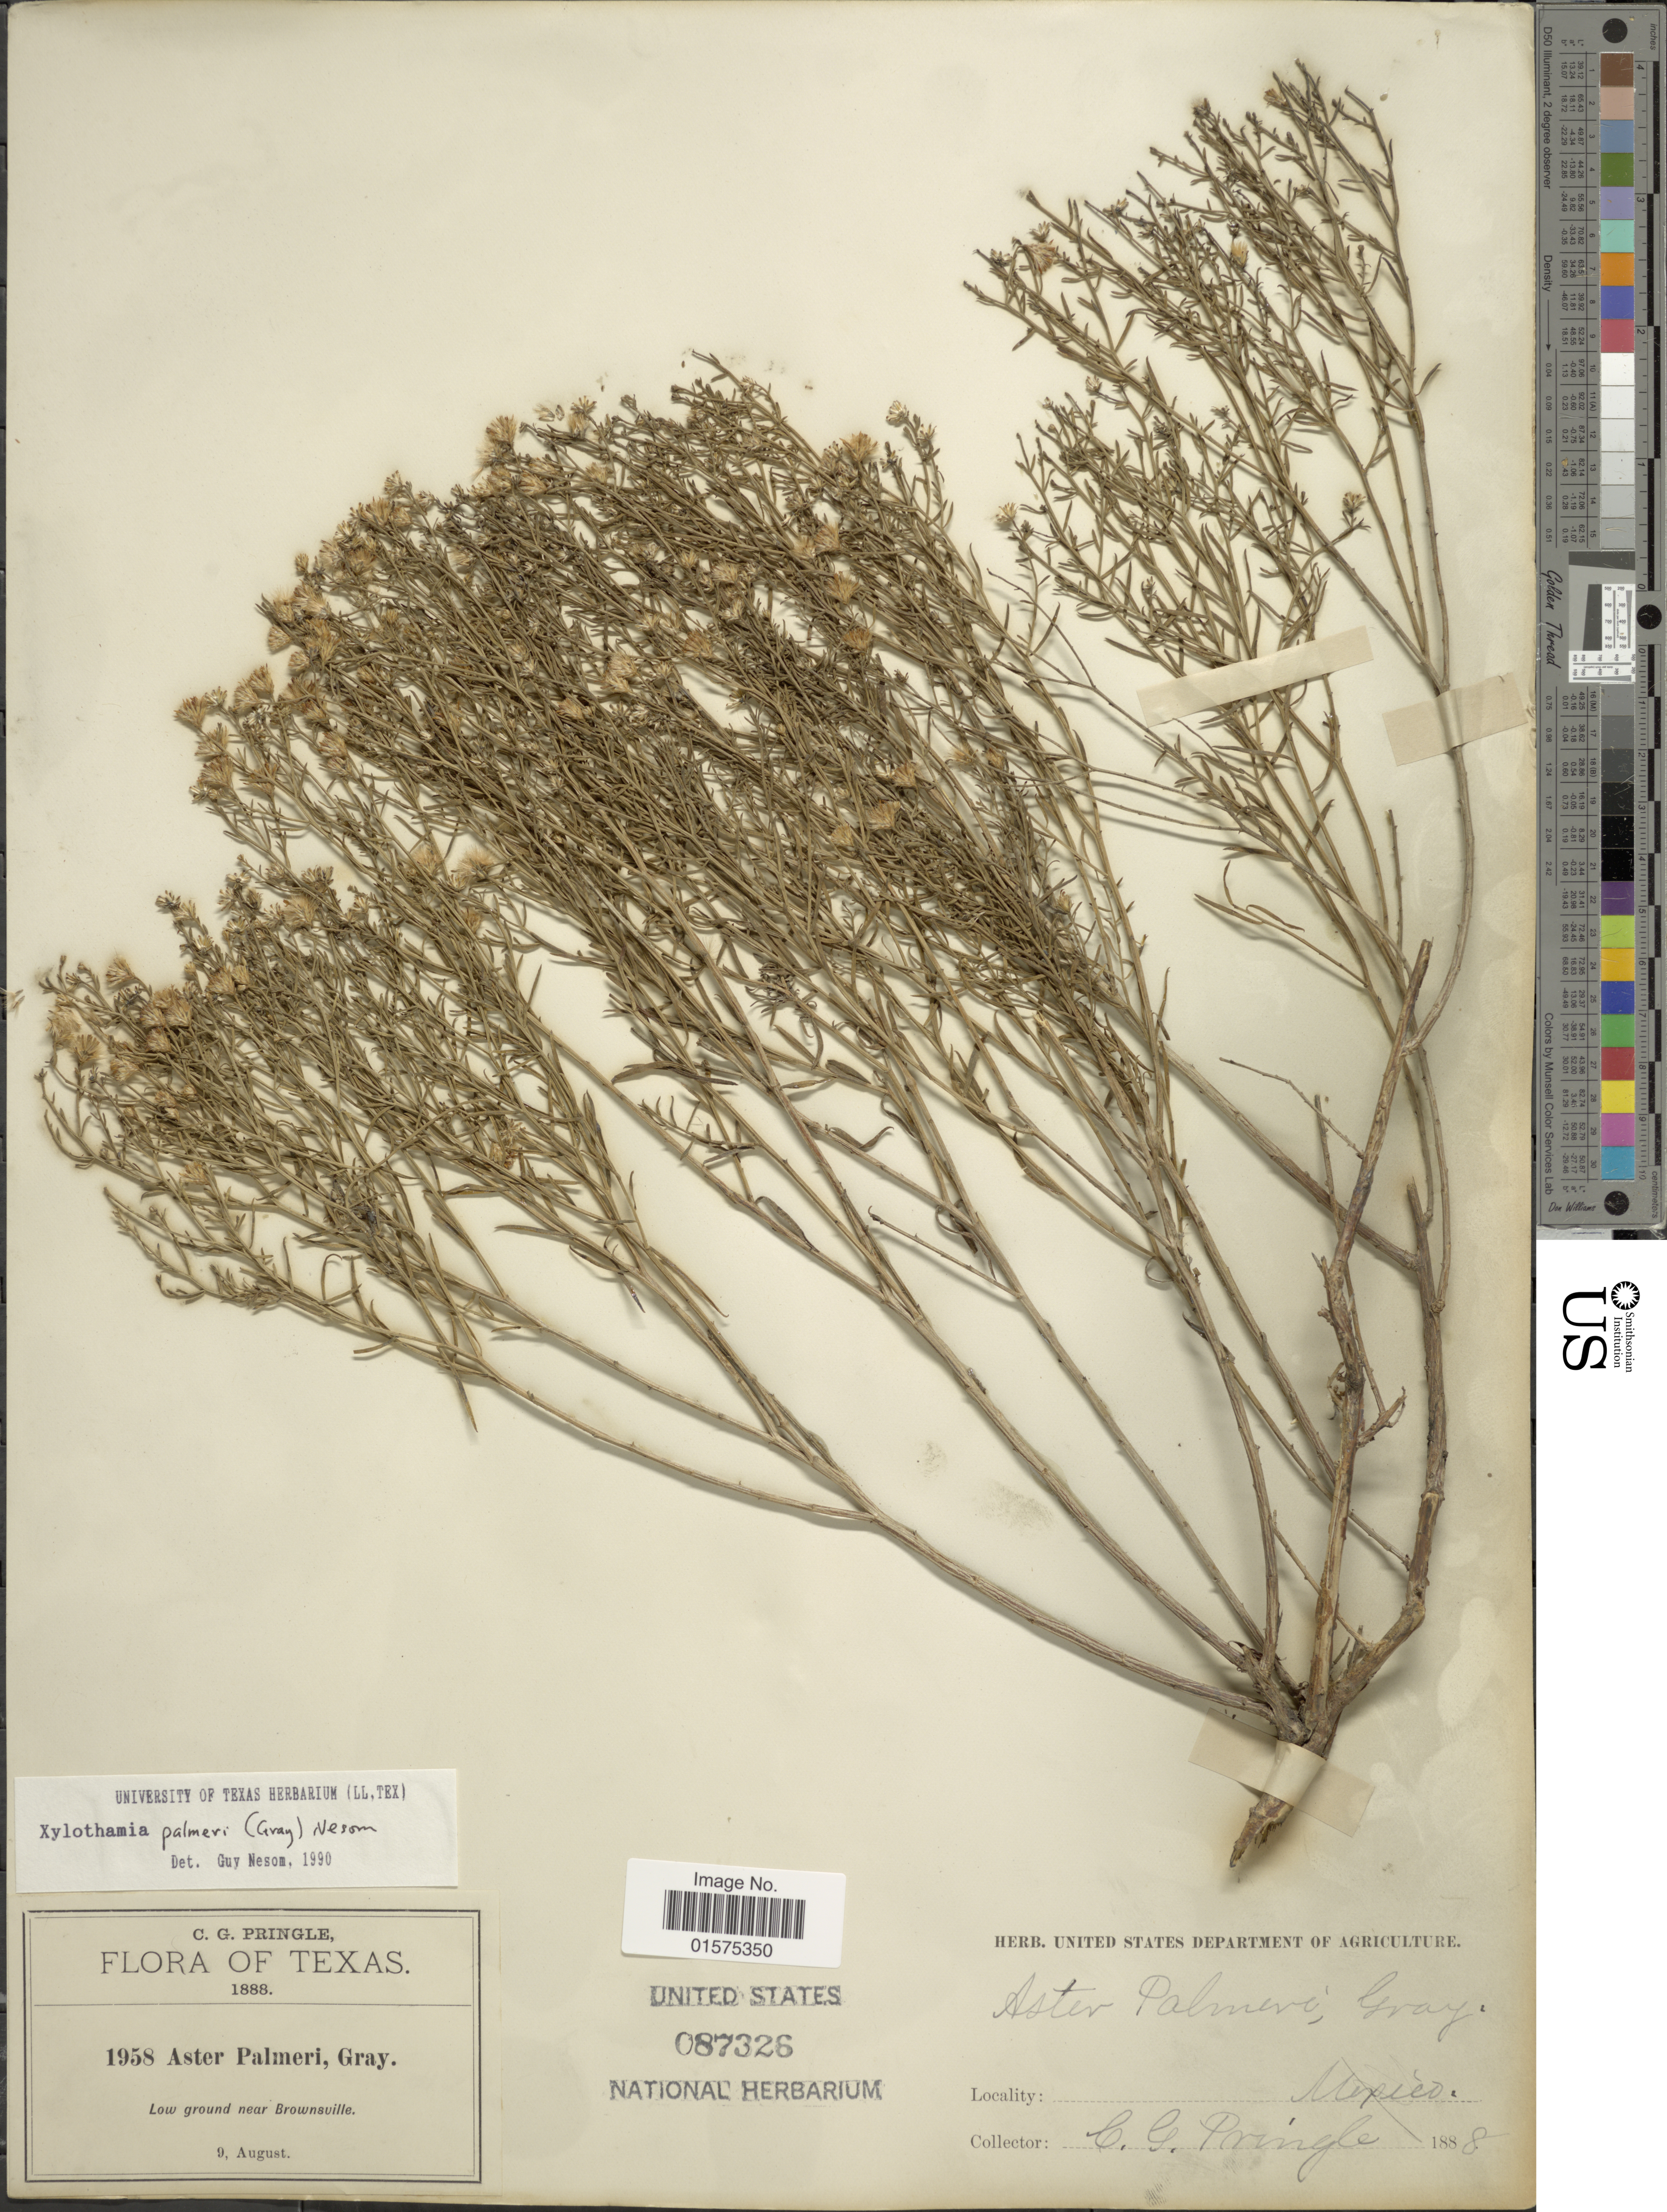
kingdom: Plantae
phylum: Tracheophyta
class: Magnoliopsida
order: Asterales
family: Asteraceae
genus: Neonesomia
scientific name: Neonesomia palmeri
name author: (A. Gray) & R.P.Roberts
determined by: Urbatsch, Lowell E., Curator (LSU), Louisiana State University (UNITED STATES)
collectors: C. G. Pringle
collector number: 1958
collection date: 1888-08-09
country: United States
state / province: Texas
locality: Low ground near Brownsville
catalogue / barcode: US 87326